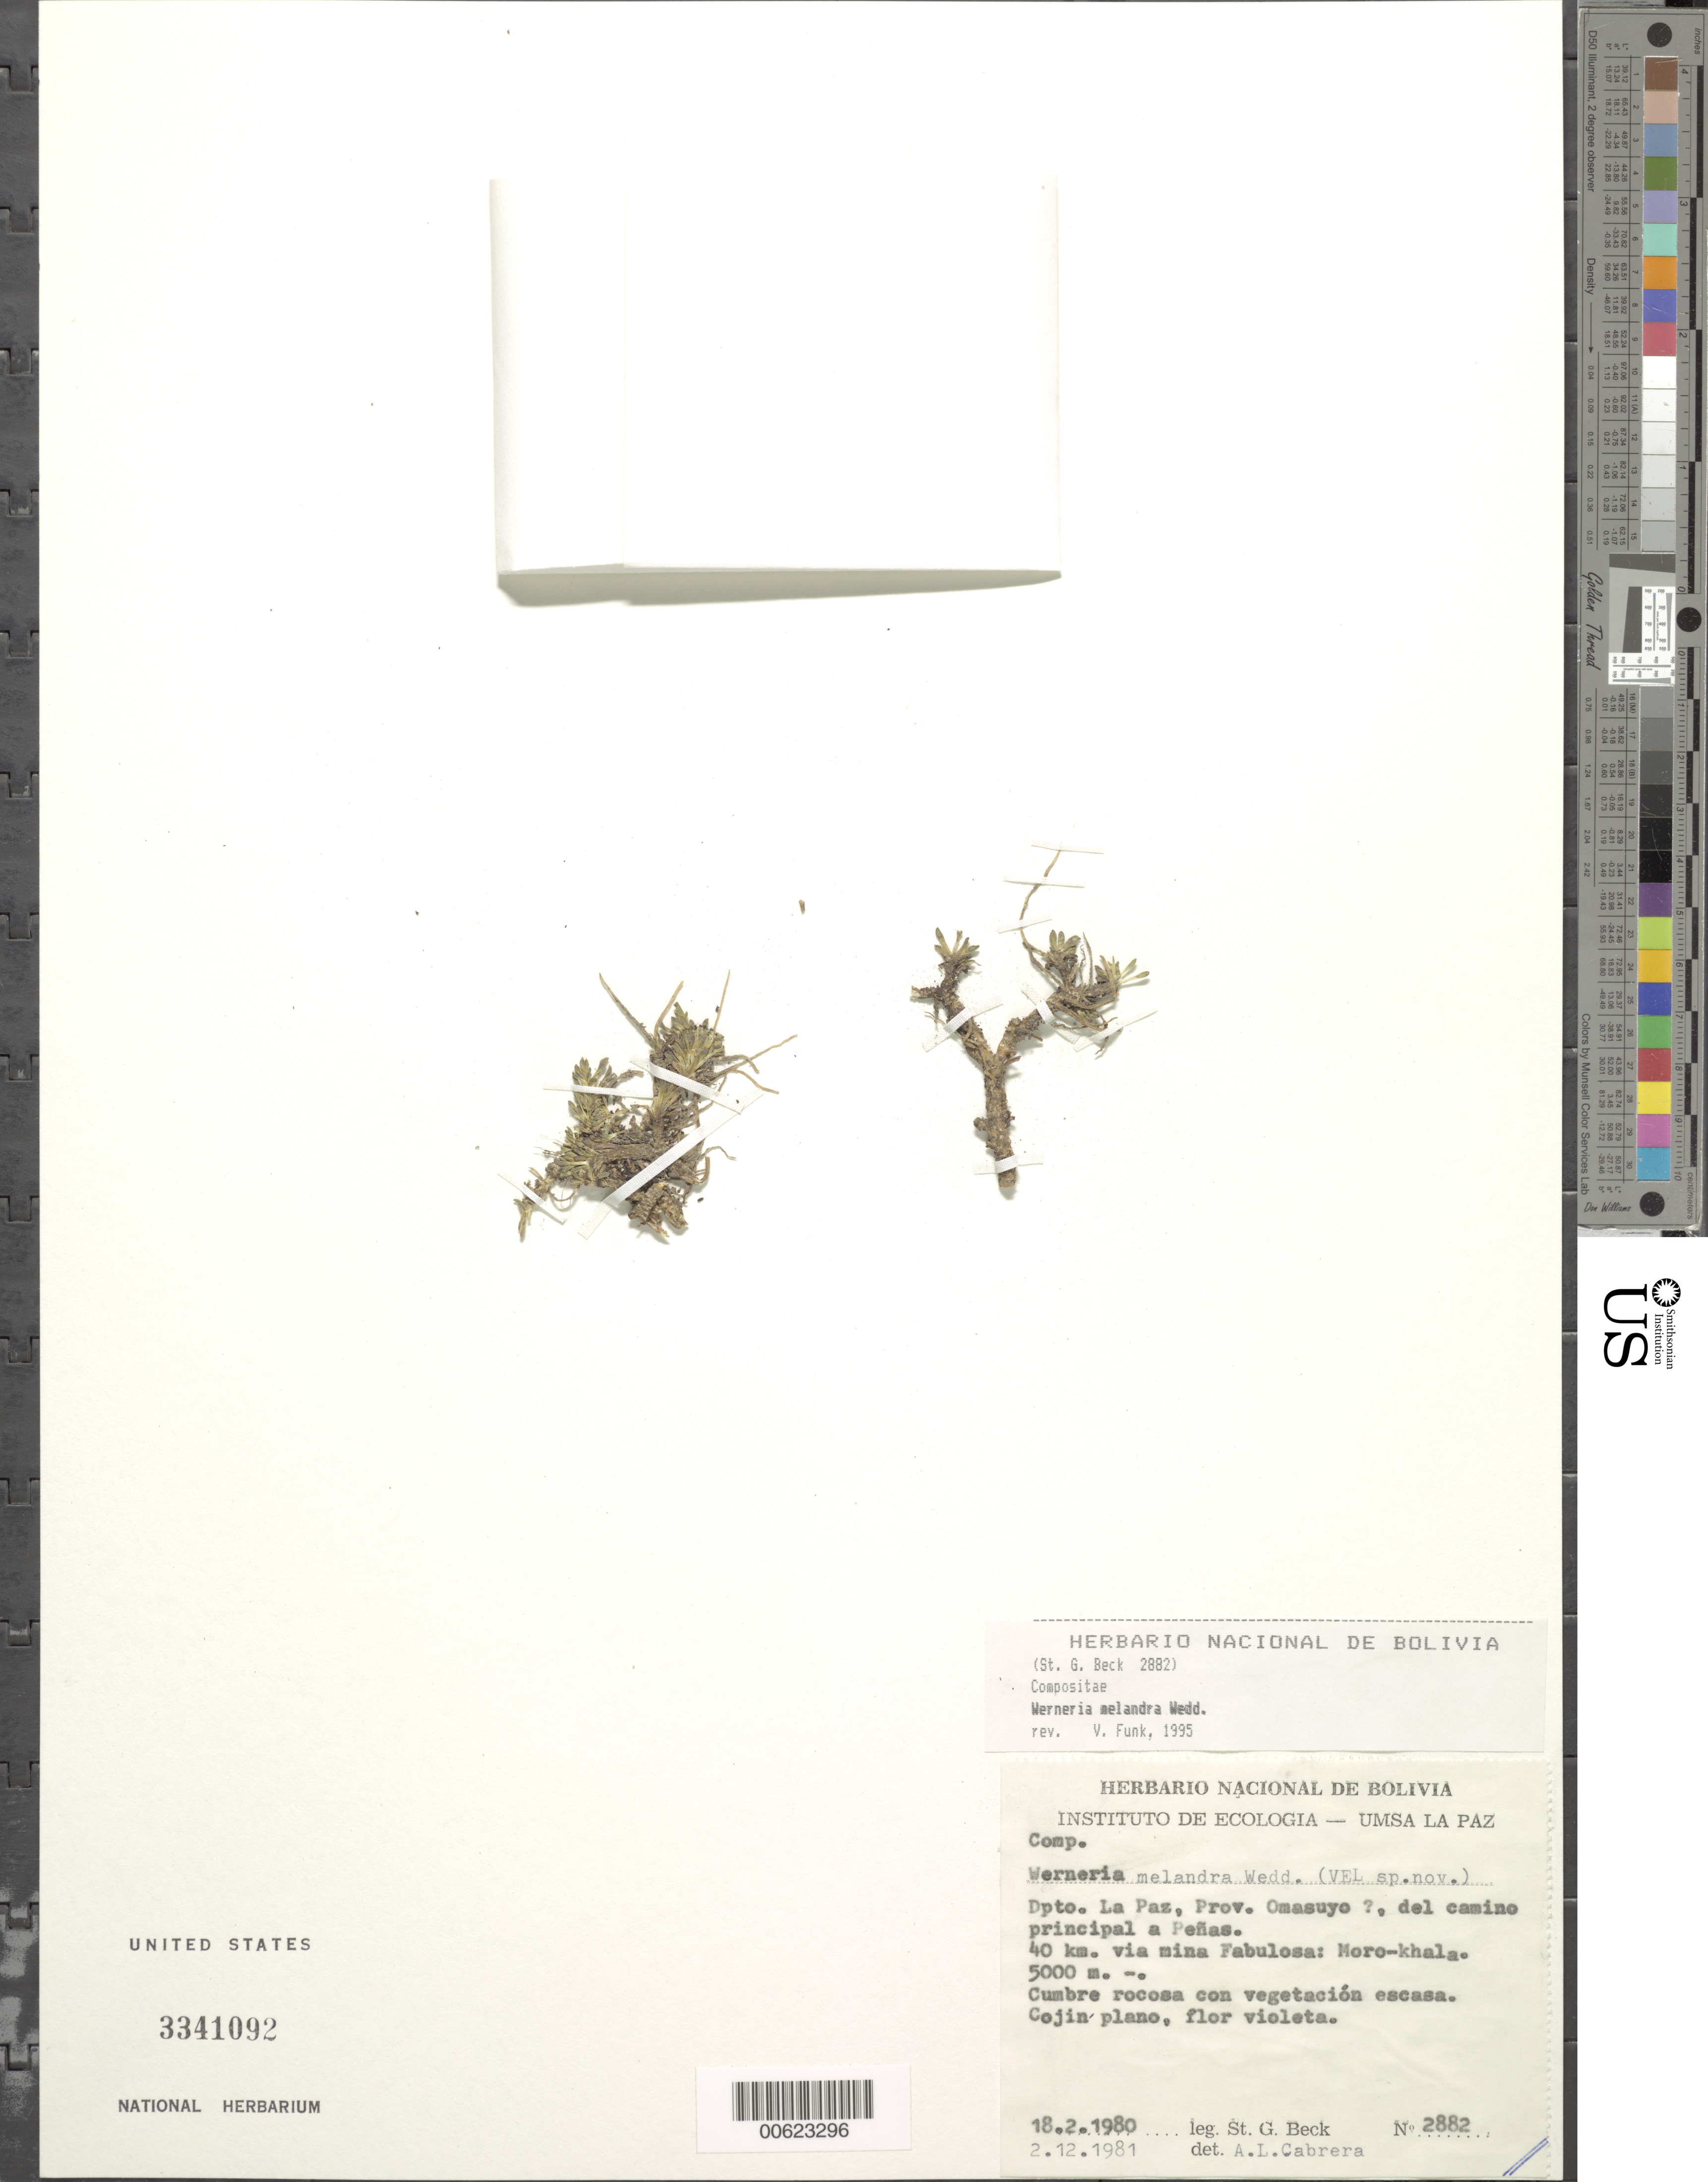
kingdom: Plantae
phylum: Tracheophyta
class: Magnoliopsida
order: Asterales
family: Asteraceae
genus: Xenophyllum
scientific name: Xenophyllum humile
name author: (Kunth) V.A. Funk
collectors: S. G. Beck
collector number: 2882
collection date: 1980-02-18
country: Bolivia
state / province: La Paz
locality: Prov. Omasuy?, del camino princ. A Penas, 40 km via mina Fabulosa; Moro-khala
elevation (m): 5000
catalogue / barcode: US 3341092